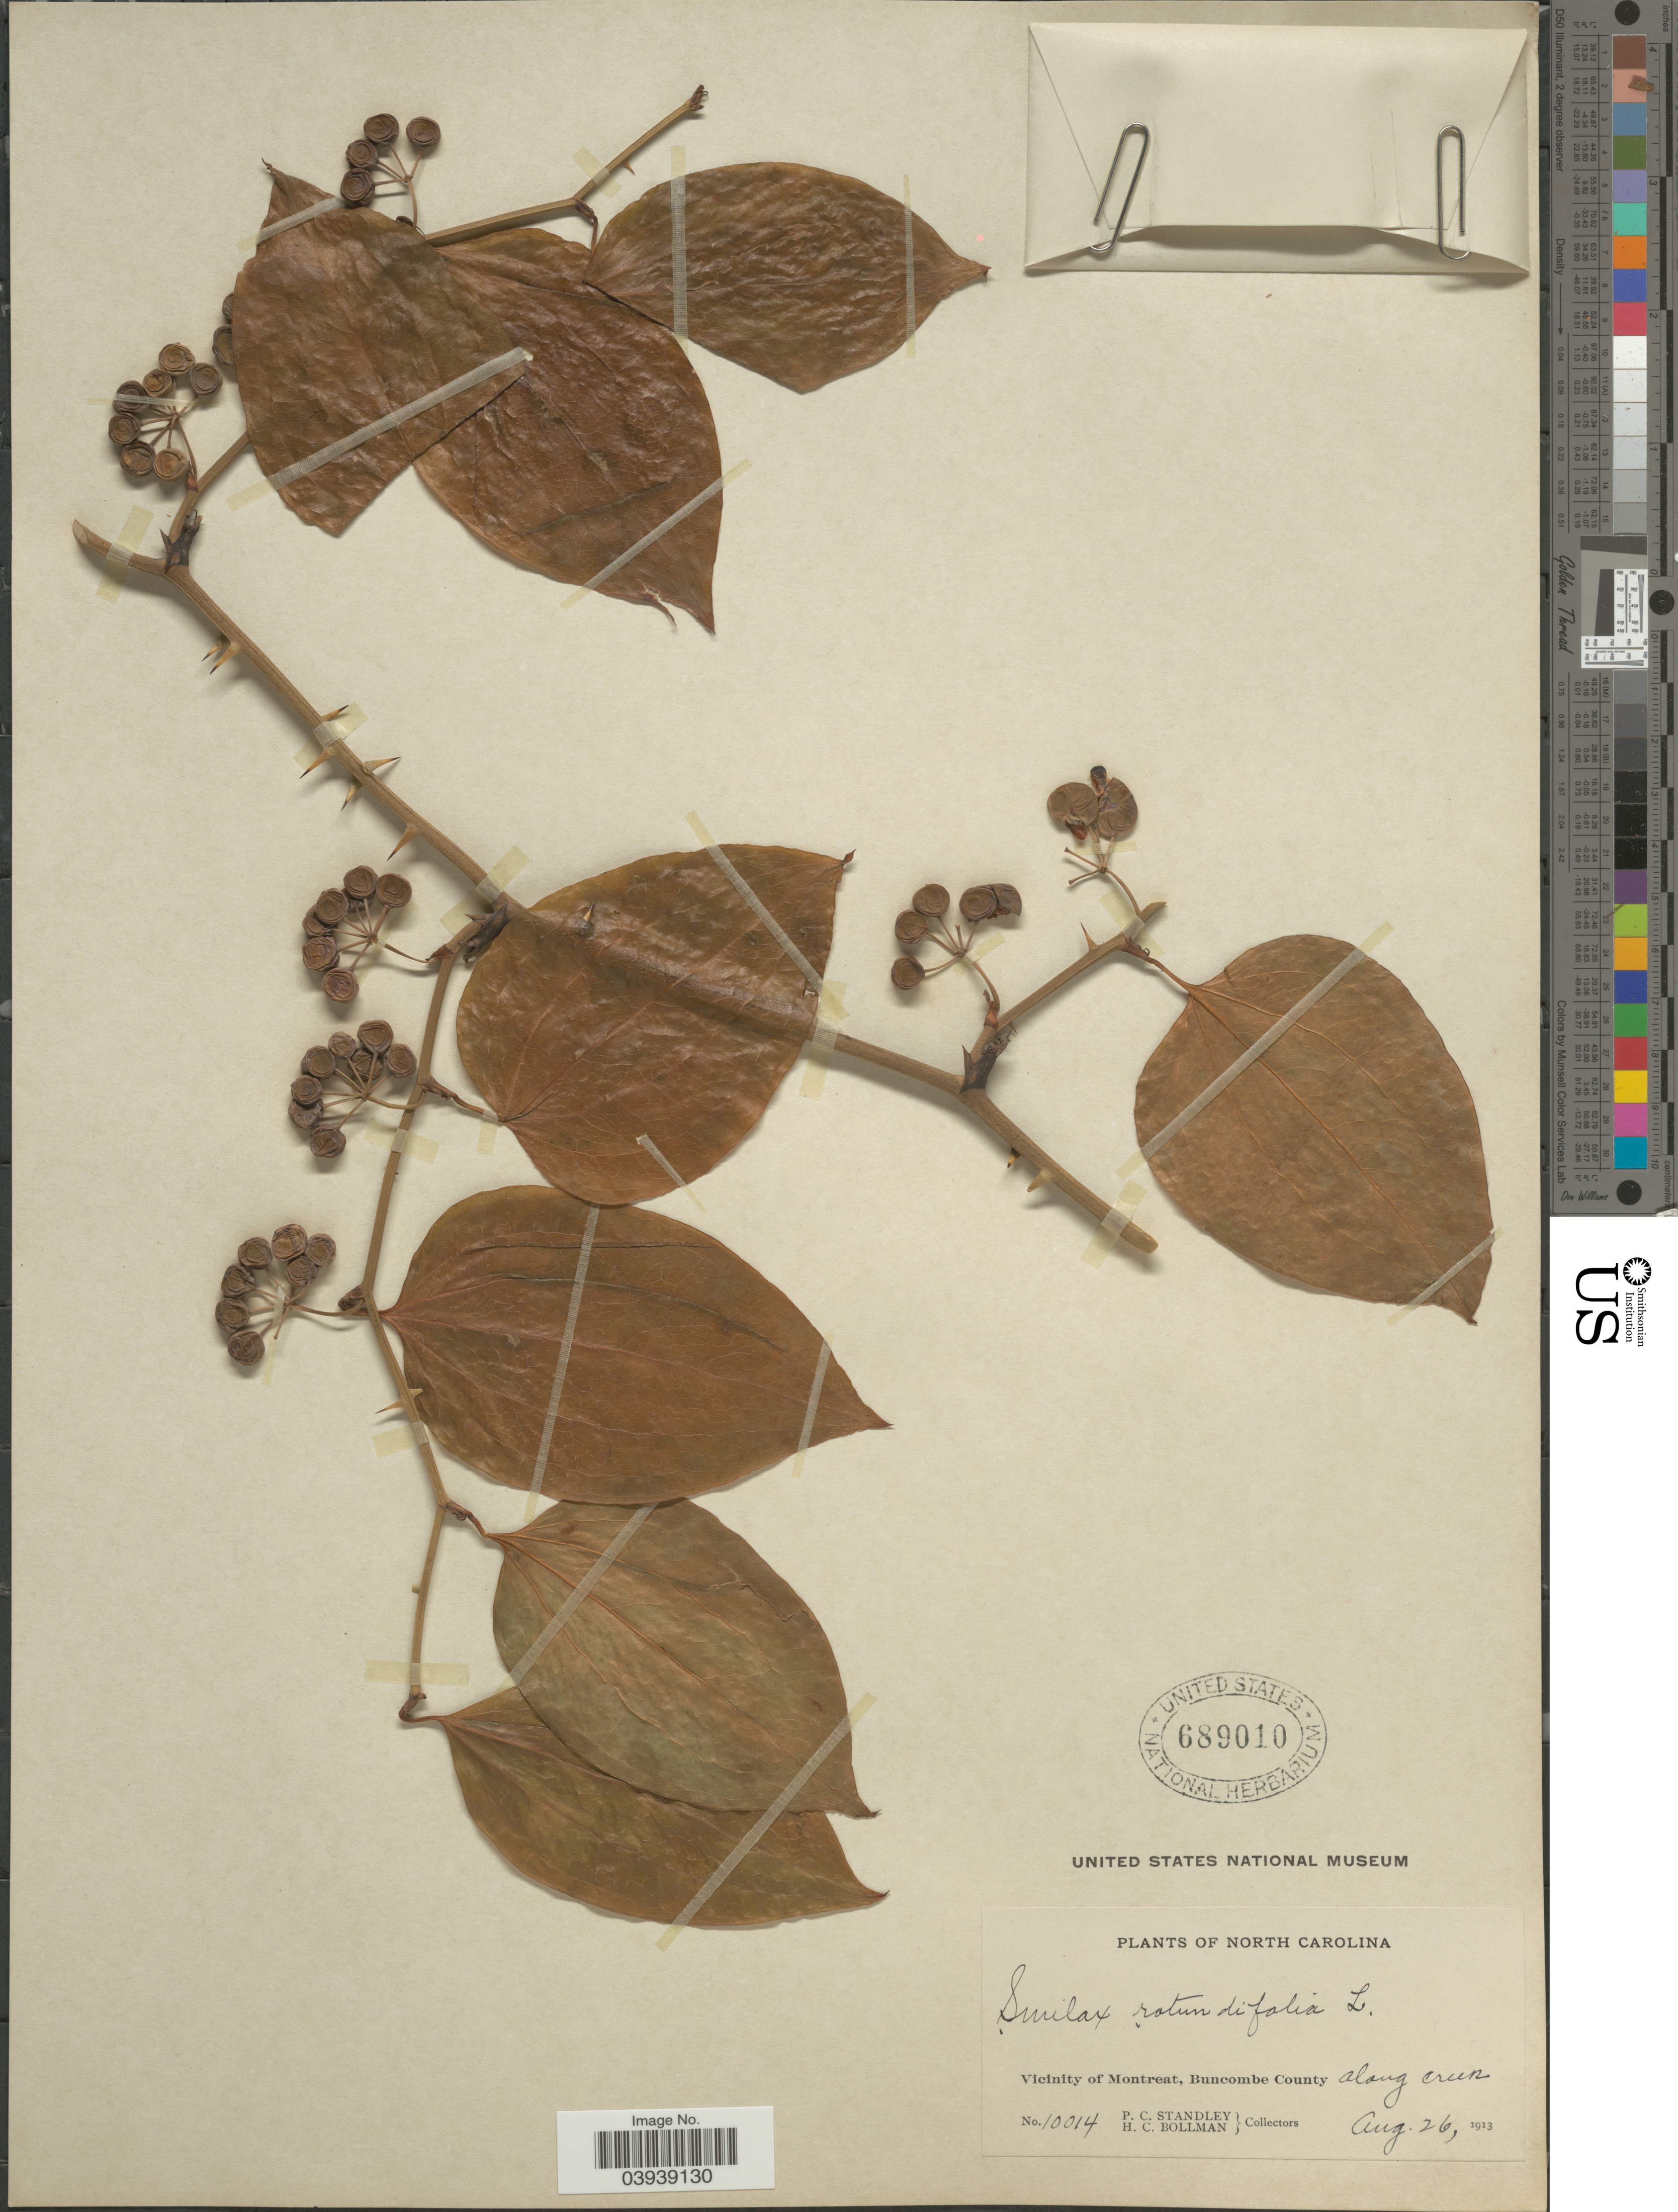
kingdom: Plantae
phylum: Tracheophyta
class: Liliopsida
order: Liliales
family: Smilacaceae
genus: Smilax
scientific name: Smilax rotundifolia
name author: L.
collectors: P. C. Standley & H. C. Bollman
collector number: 10014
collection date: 1913-08-26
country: United States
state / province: North Carolina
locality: Vicinity of Montreat, Buncombe County along creek.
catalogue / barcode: US 689010